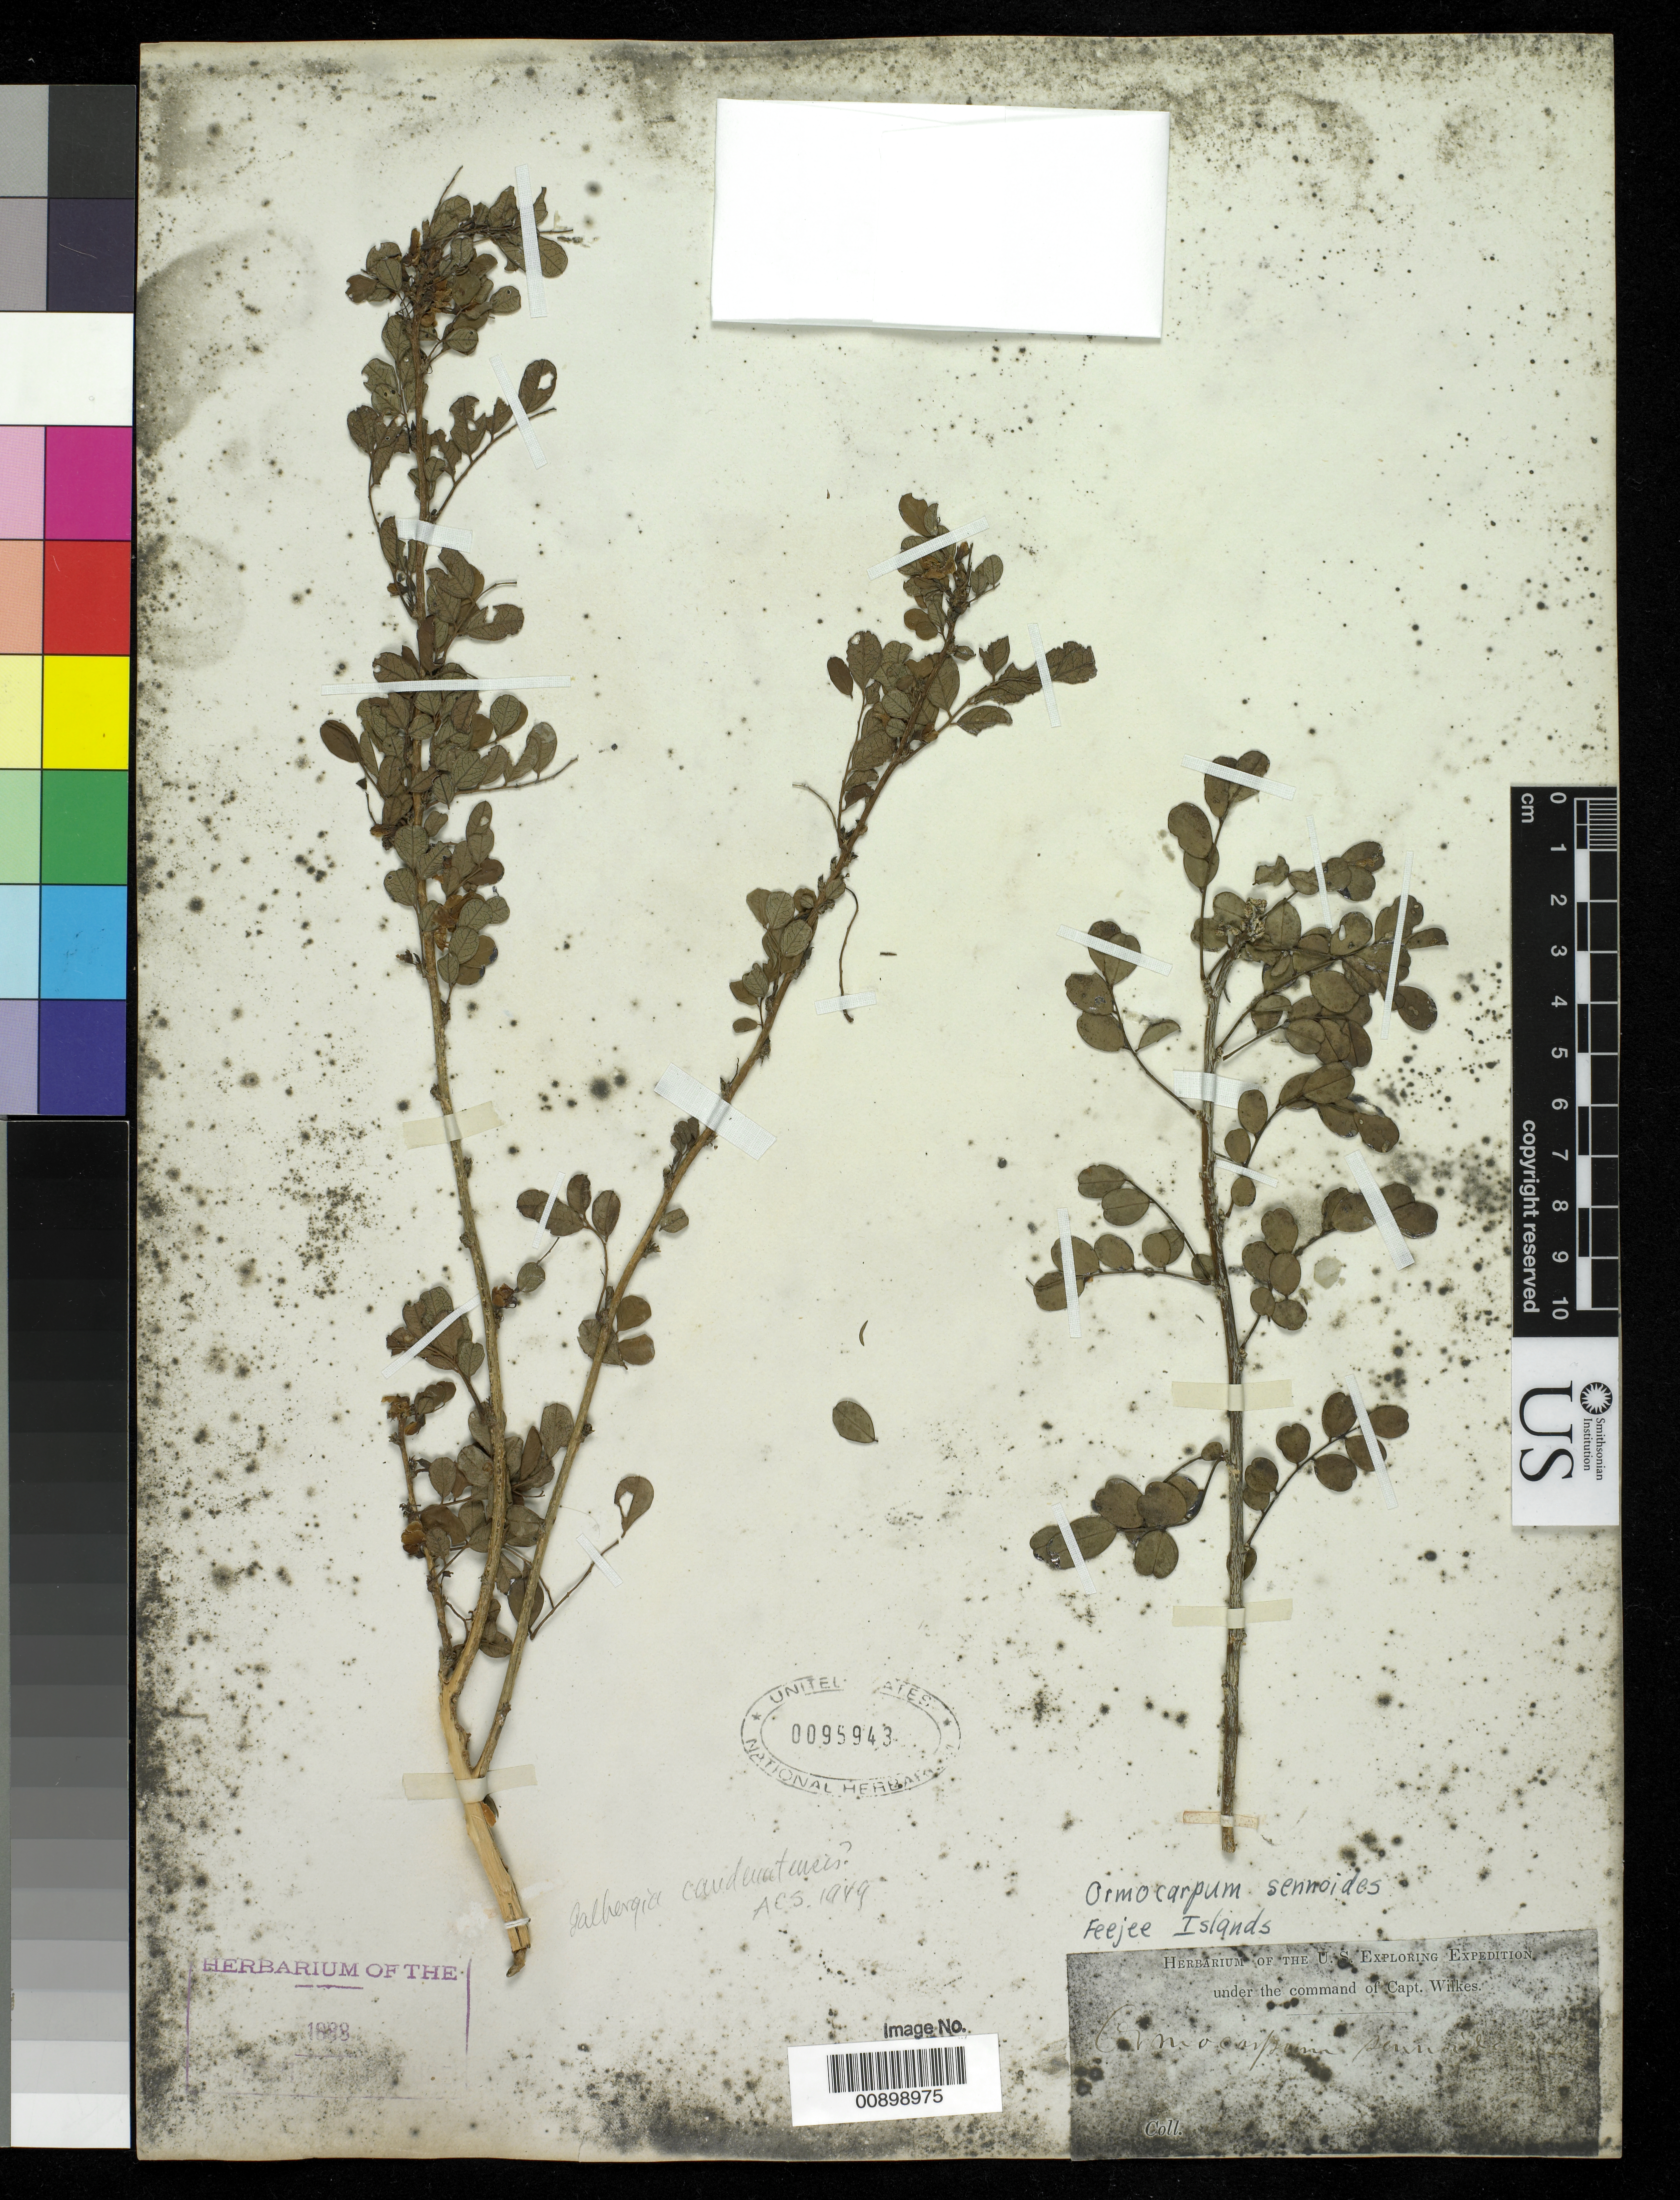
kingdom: Plantae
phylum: Tracheophyta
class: Magnoliopsida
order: Fabales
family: Fabaceae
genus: Dalbergia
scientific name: Dalbergia candenatensis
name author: (Dennst.) Pr.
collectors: Wilkes Explor. Exped.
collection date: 1838/1842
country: Fiji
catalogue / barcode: US 95943